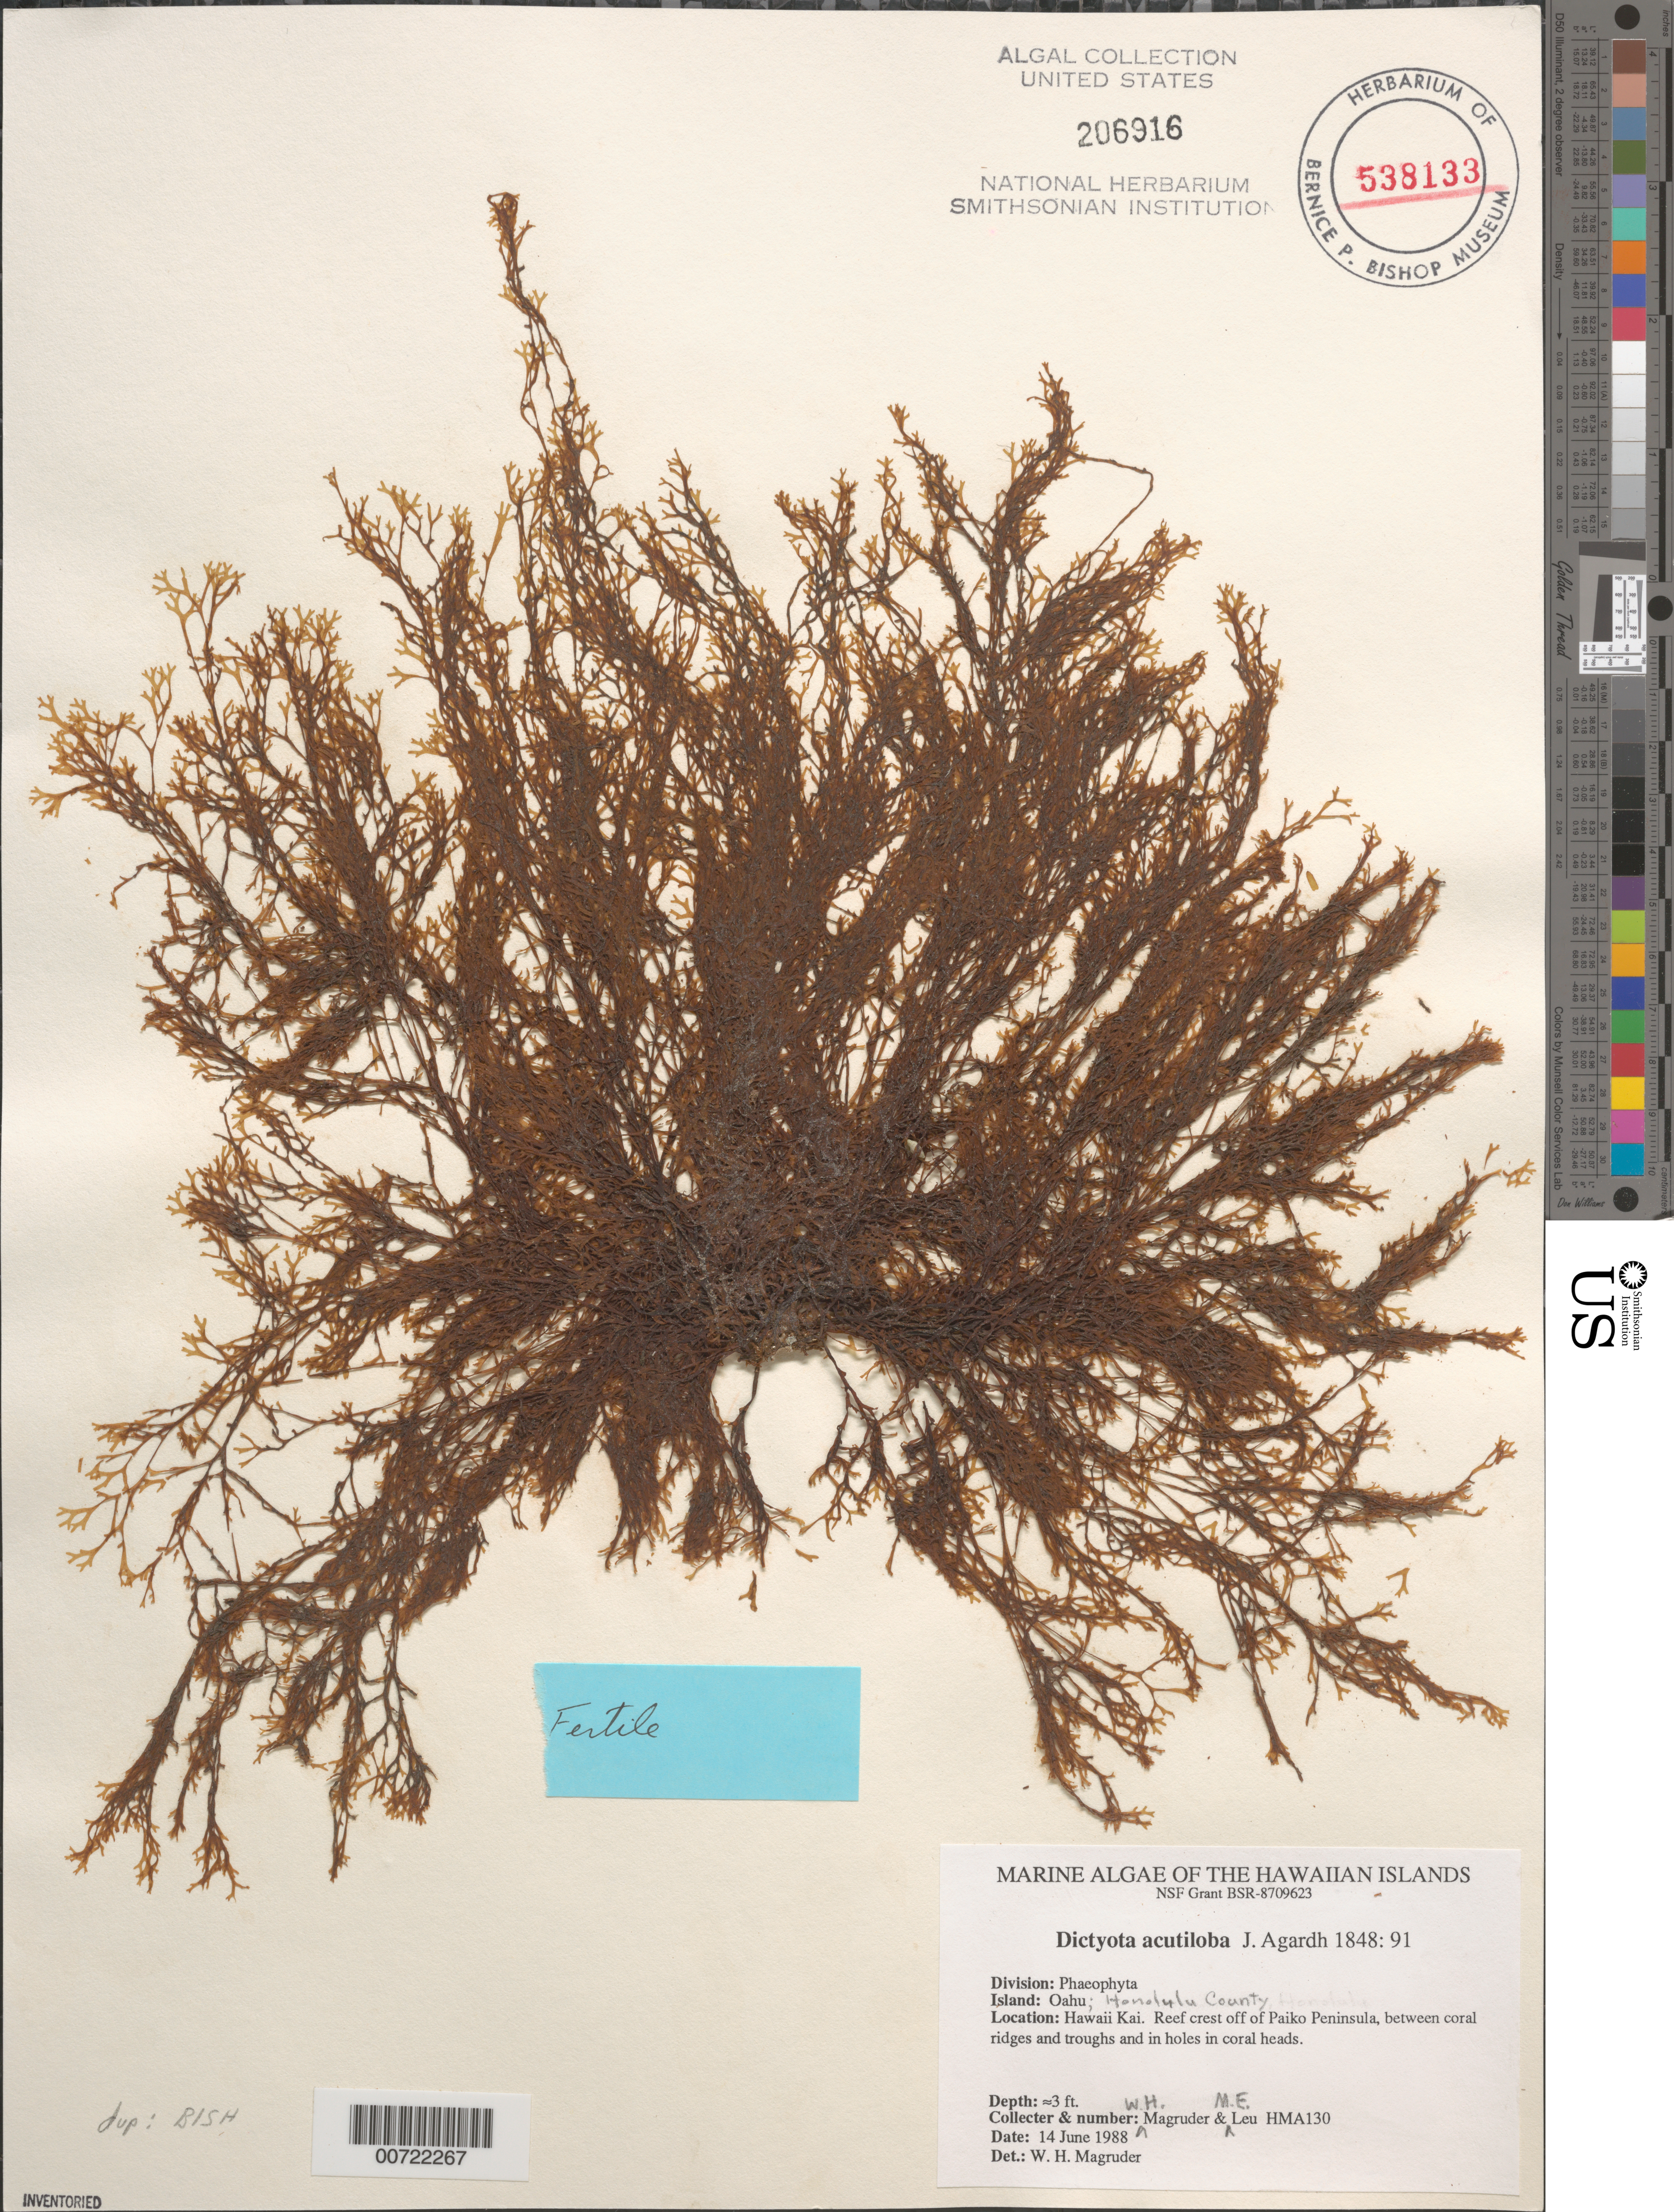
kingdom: Chromista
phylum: Ochrophyta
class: Phaeophyceae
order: Dictyotales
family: Dictyotaceae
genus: Dictyota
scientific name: Dictyota acutiloba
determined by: Magruder, W. H.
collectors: W. Magruder & M. Leu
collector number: HMA 130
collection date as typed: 14 Jun 1988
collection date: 1988-06-14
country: United States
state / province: Hawaii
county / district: Honolulu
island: Oahu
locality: Hawaii Kai, reef crest off Paiko Peninsula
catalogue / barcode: US 206916